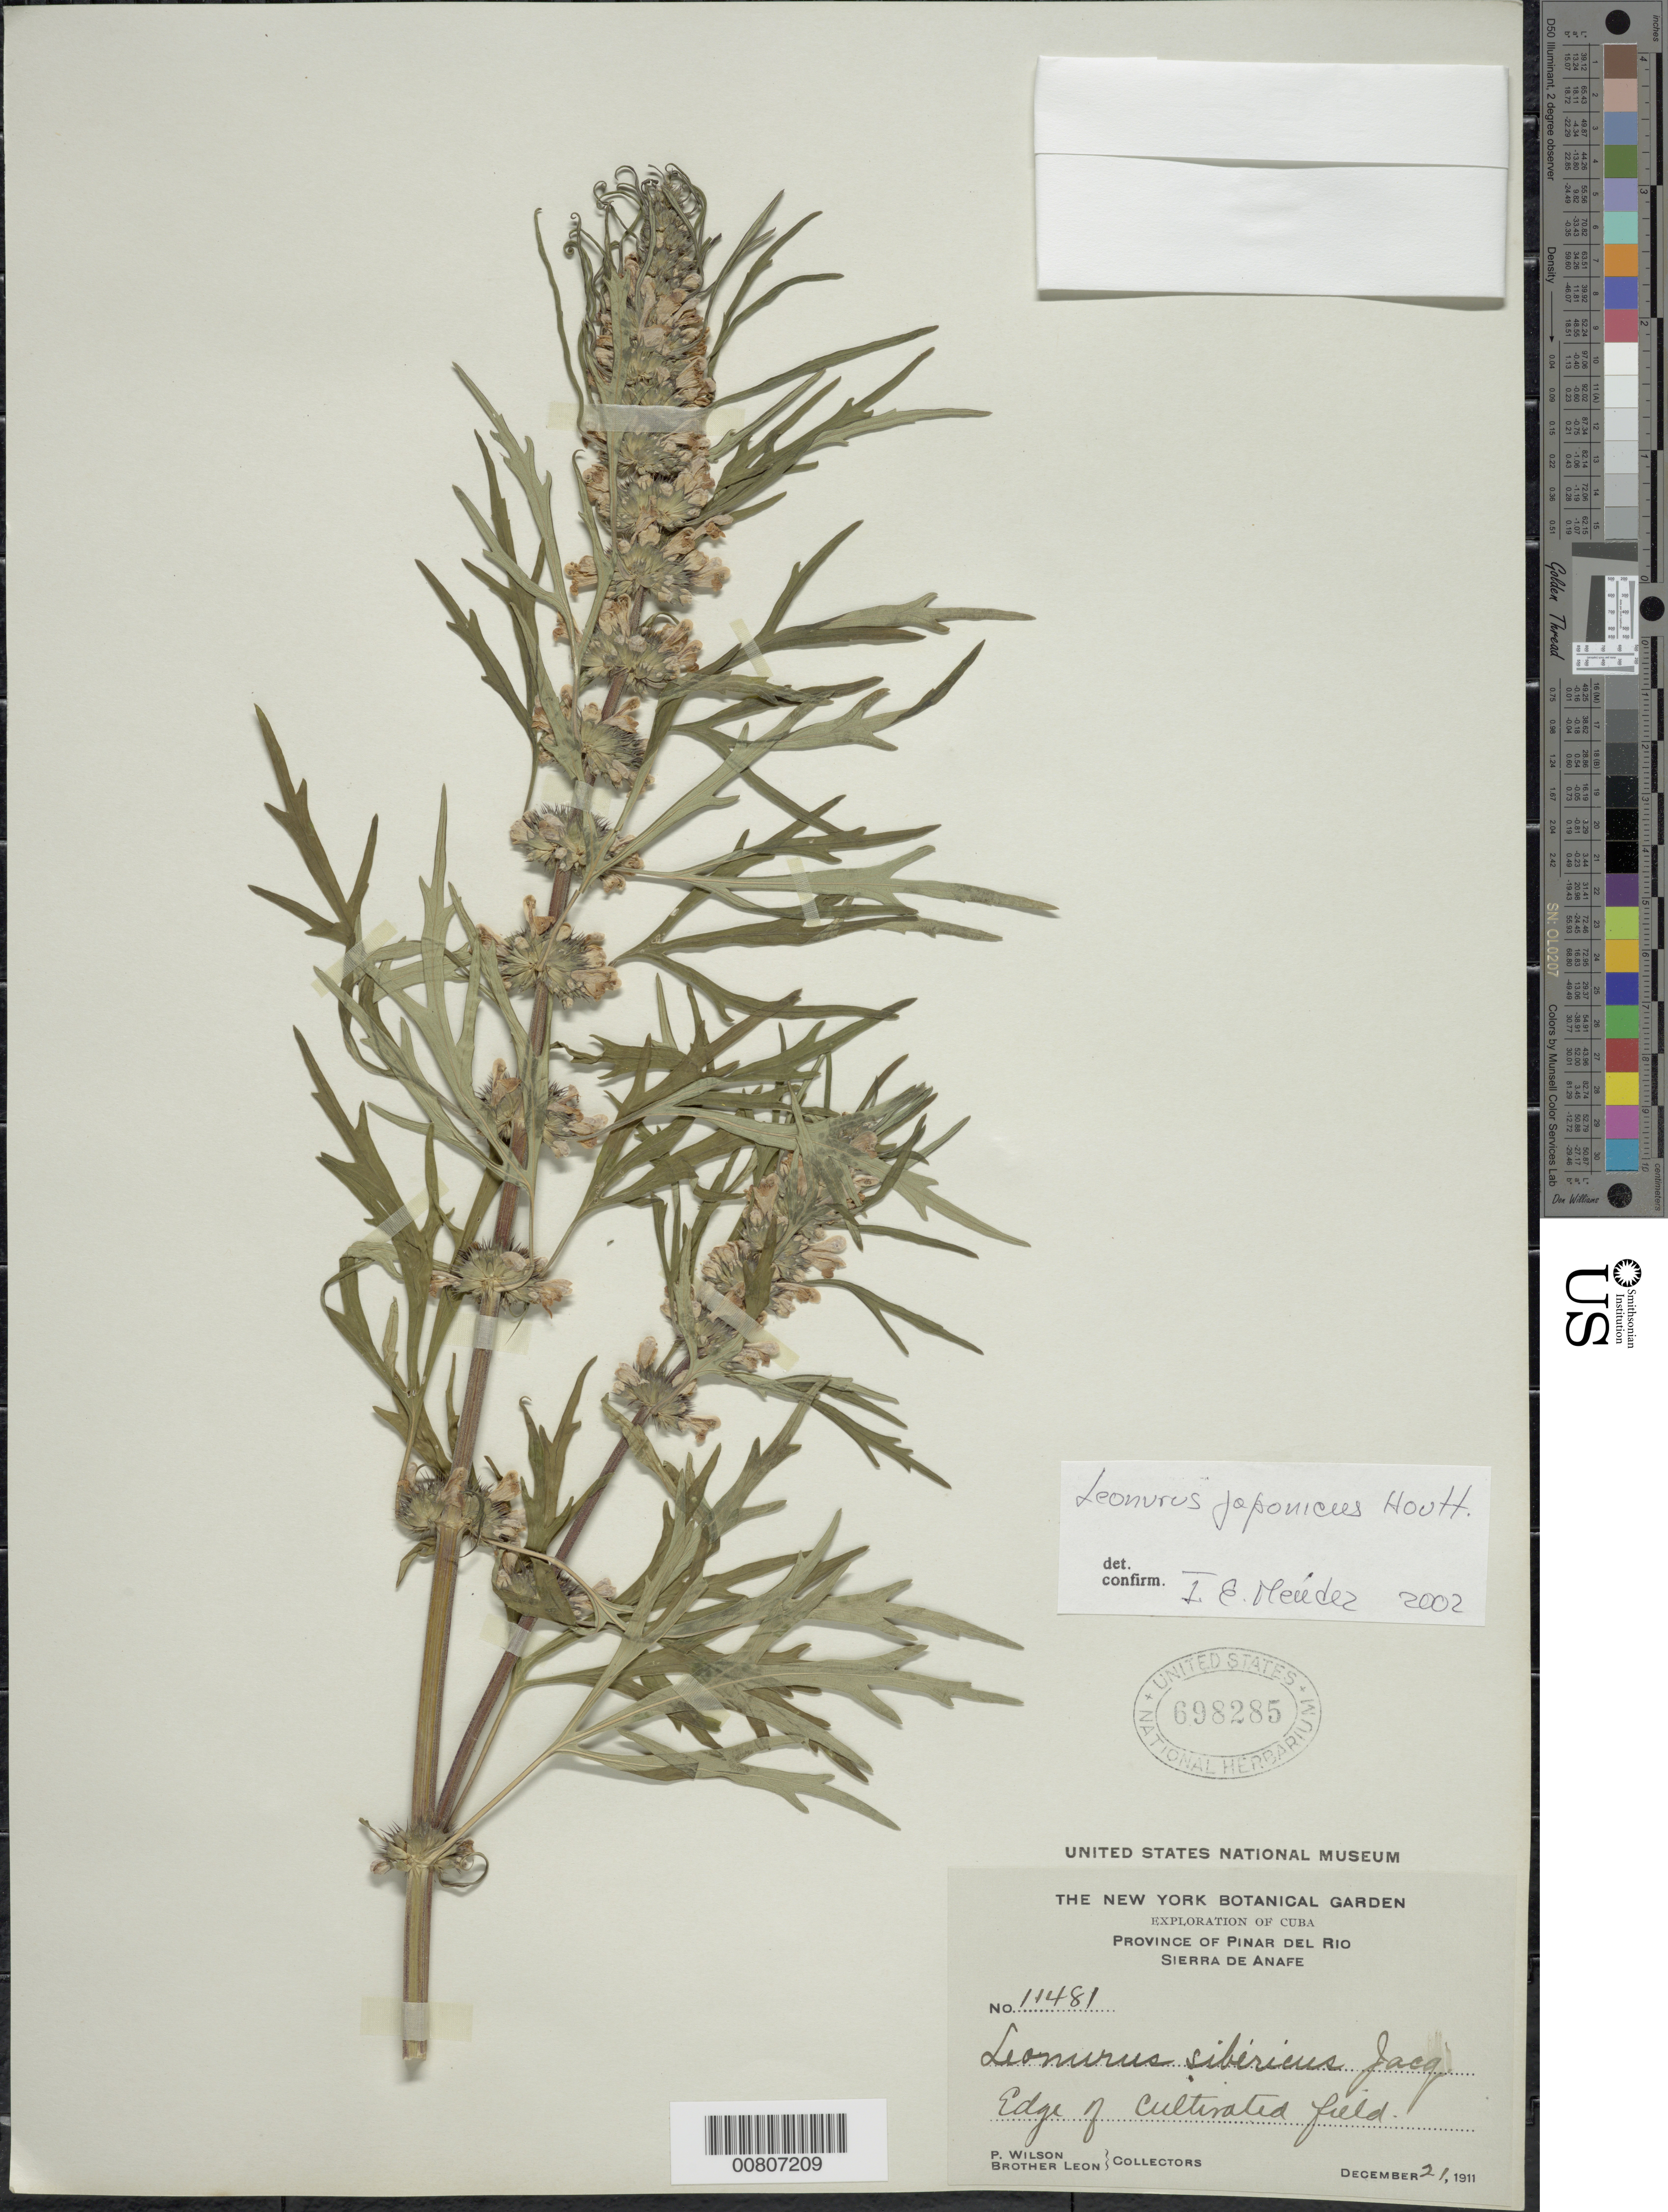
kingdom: Plantae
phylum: Tracheophyta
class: Magnoliopsida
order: Lamiales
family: Lamiaceae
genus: Leonurus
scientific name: Leonurus japonicus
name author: Houtt.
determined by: Méndez, Isidro E., (HIPC)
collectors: P. Wilson & Bro. León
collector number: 11481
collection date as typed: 21 Dec 1911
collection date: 1911-12-21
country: Cuba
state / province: Pinar del Rio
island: Cuba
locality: Sierra de Anafe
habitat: Edge of cultivated field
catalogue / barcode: US 698285